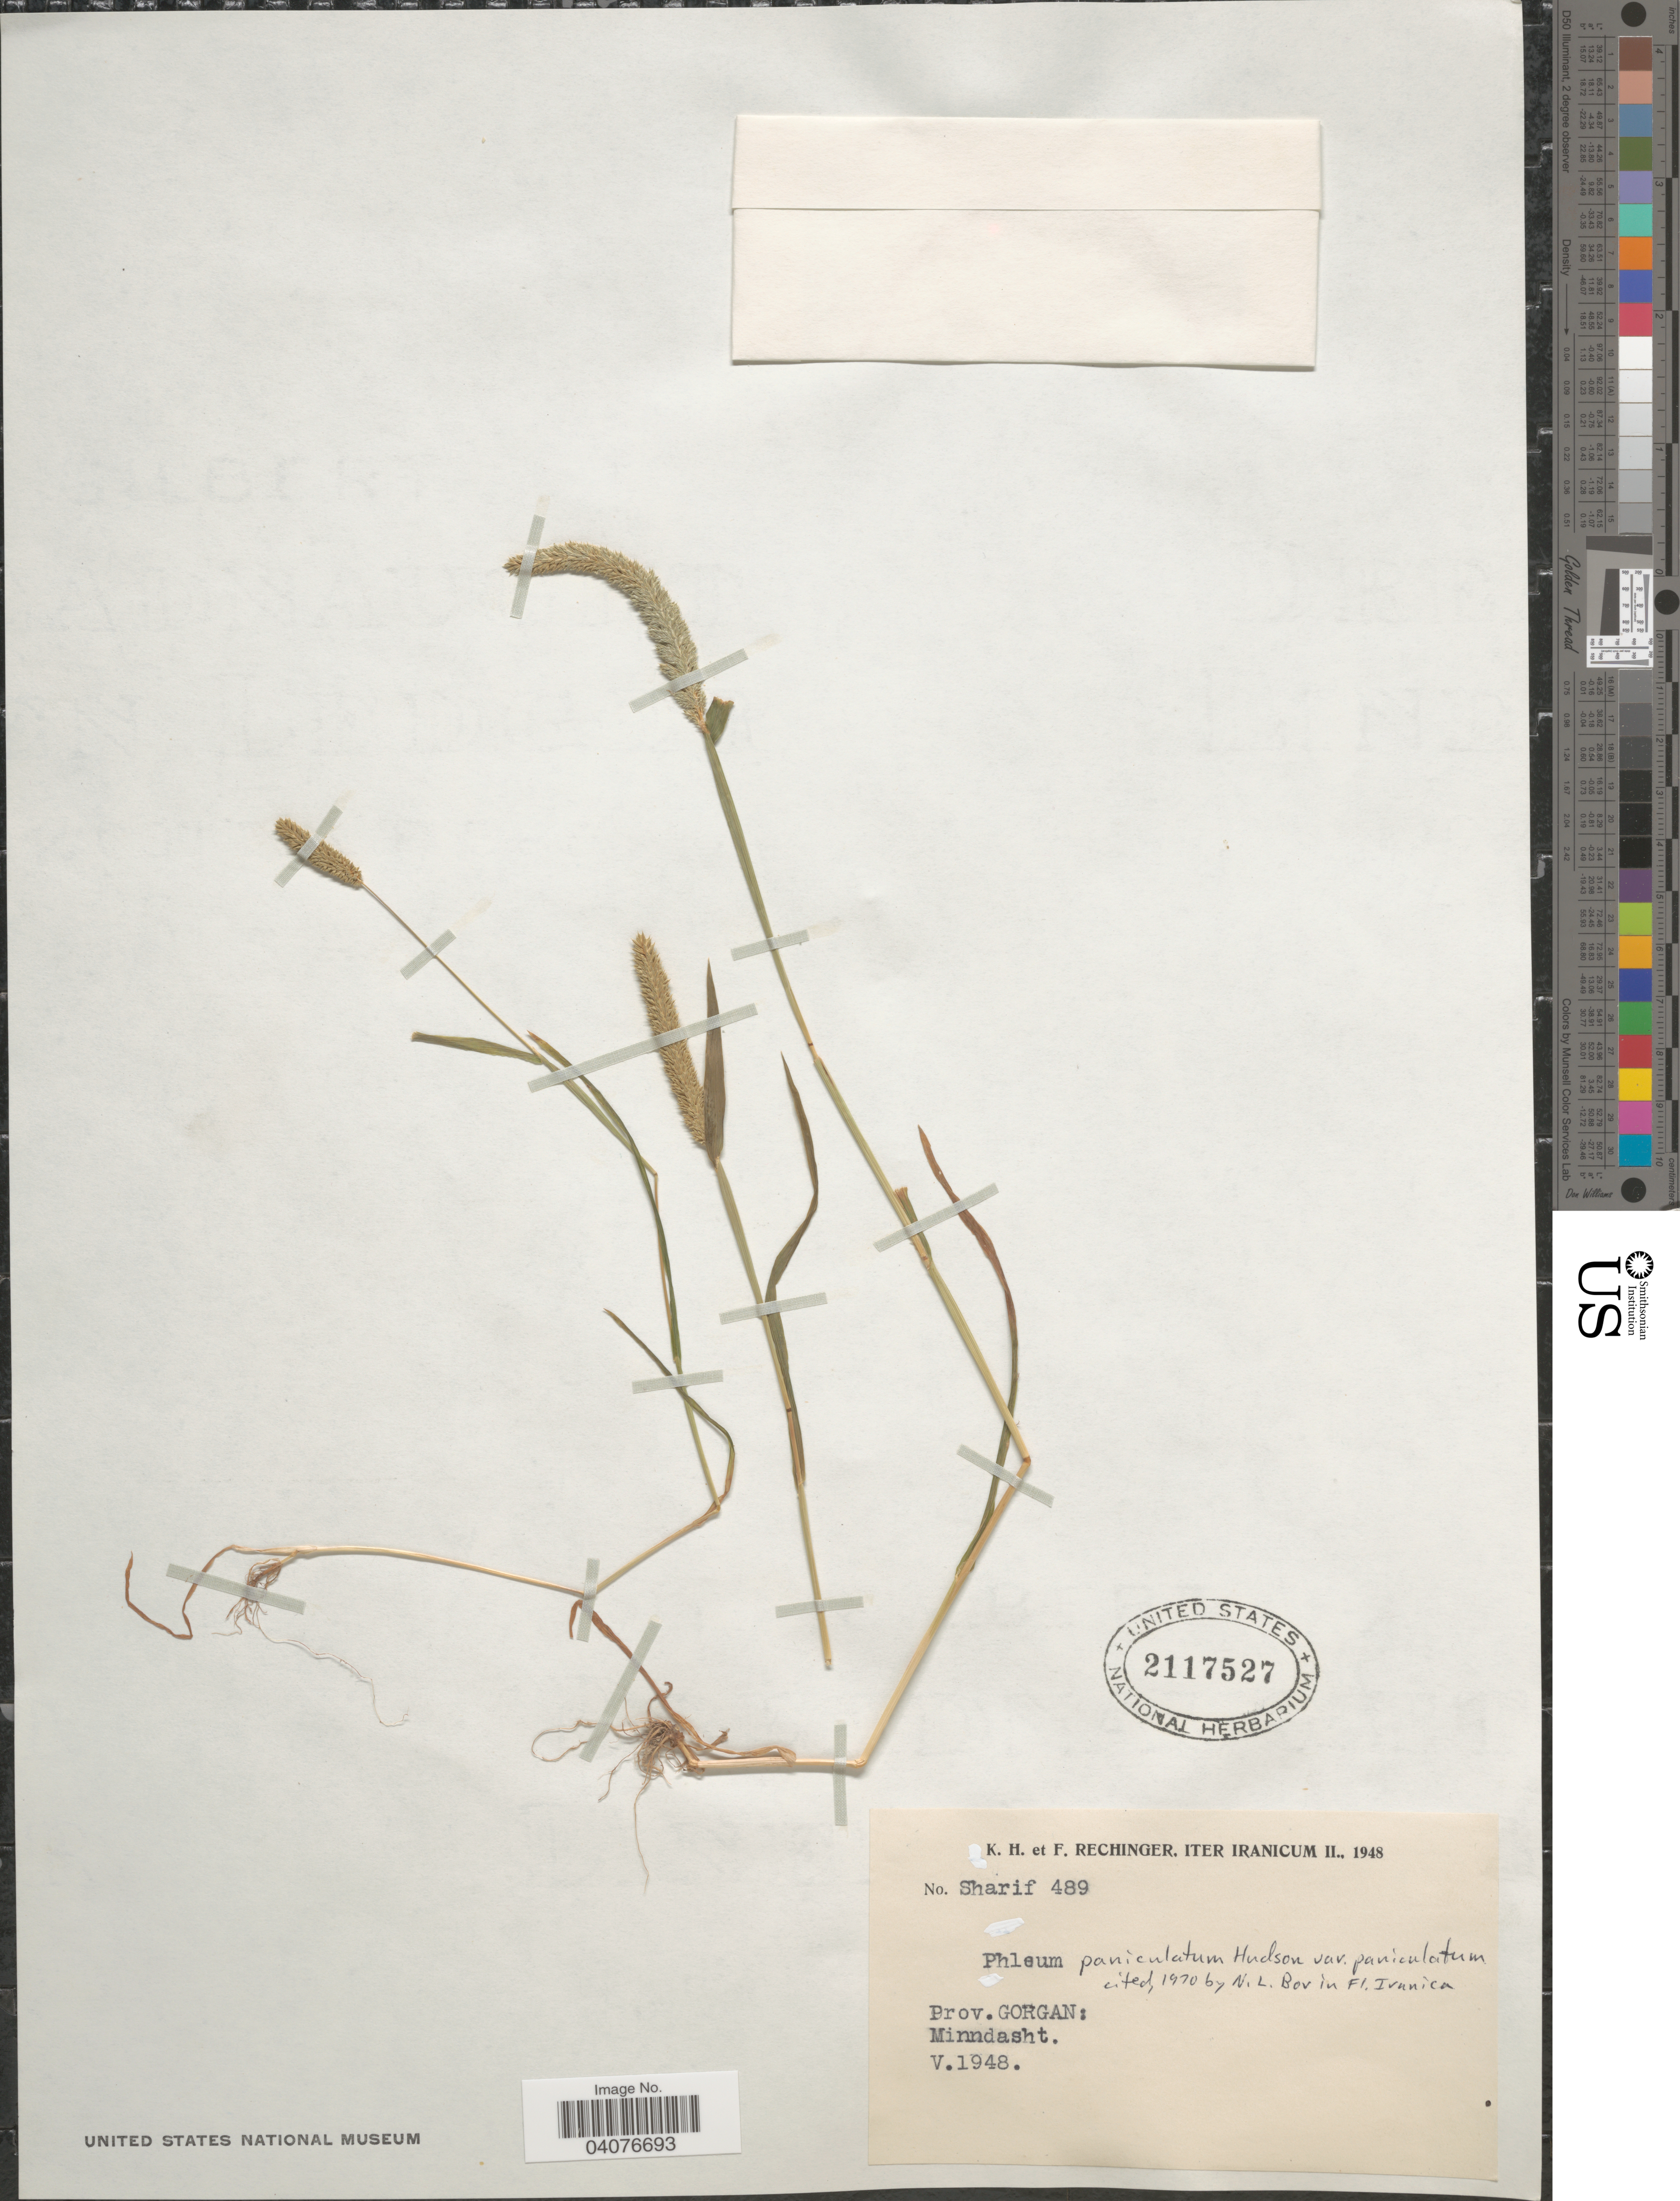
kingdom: Plantae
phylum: Tracheophyta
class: Liliopsida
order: Poales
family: Poaceae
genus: Phleum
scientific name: Phleum paniculatum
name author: Huds.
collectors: K. H. Rechinger & F. Rechinger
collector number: Sharif489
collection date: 1948-05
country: Iran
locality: Iter Iranicum II., 1948. Prov. Gorgan: Minndasht.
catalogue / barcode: US 2117527